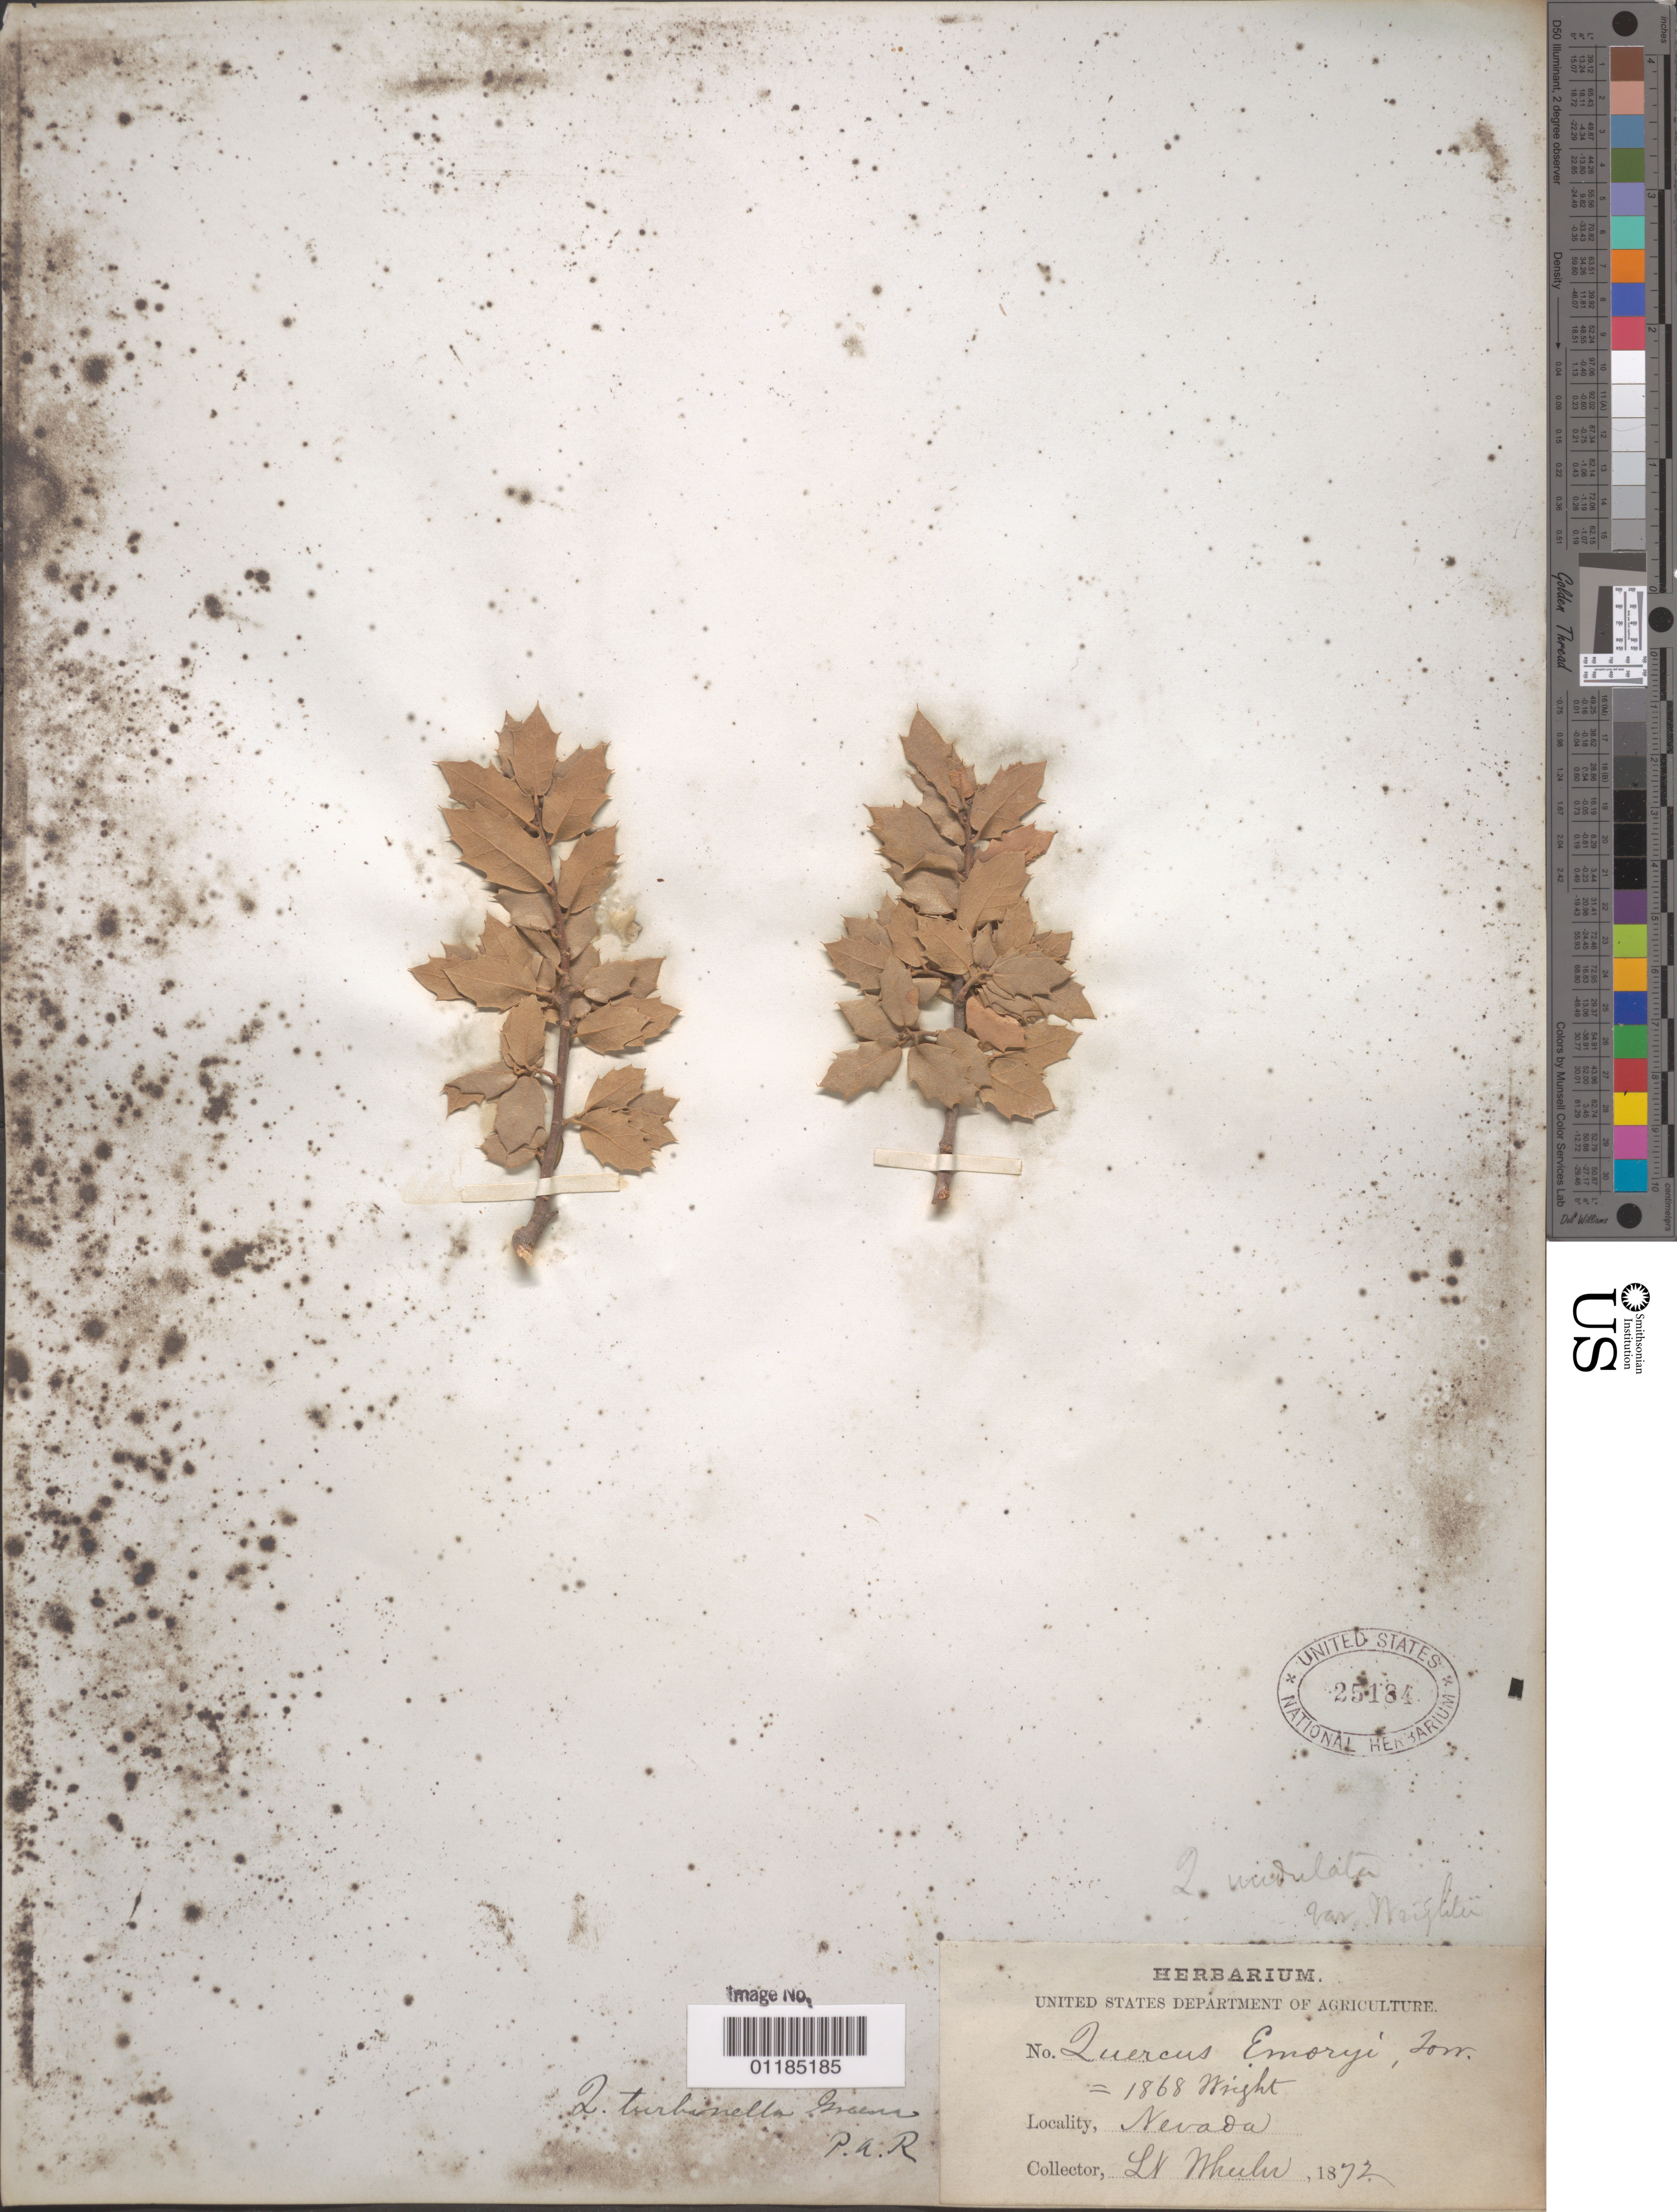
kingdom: Plantae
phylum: Tracheophyta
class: Magnoliopsida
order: Fagales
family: Fagaceae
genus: Quercus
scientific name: Quercus turbinella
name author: Greene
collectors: -- Wheeler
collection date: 1872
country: United States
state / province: Nevada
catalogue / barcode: US 25184